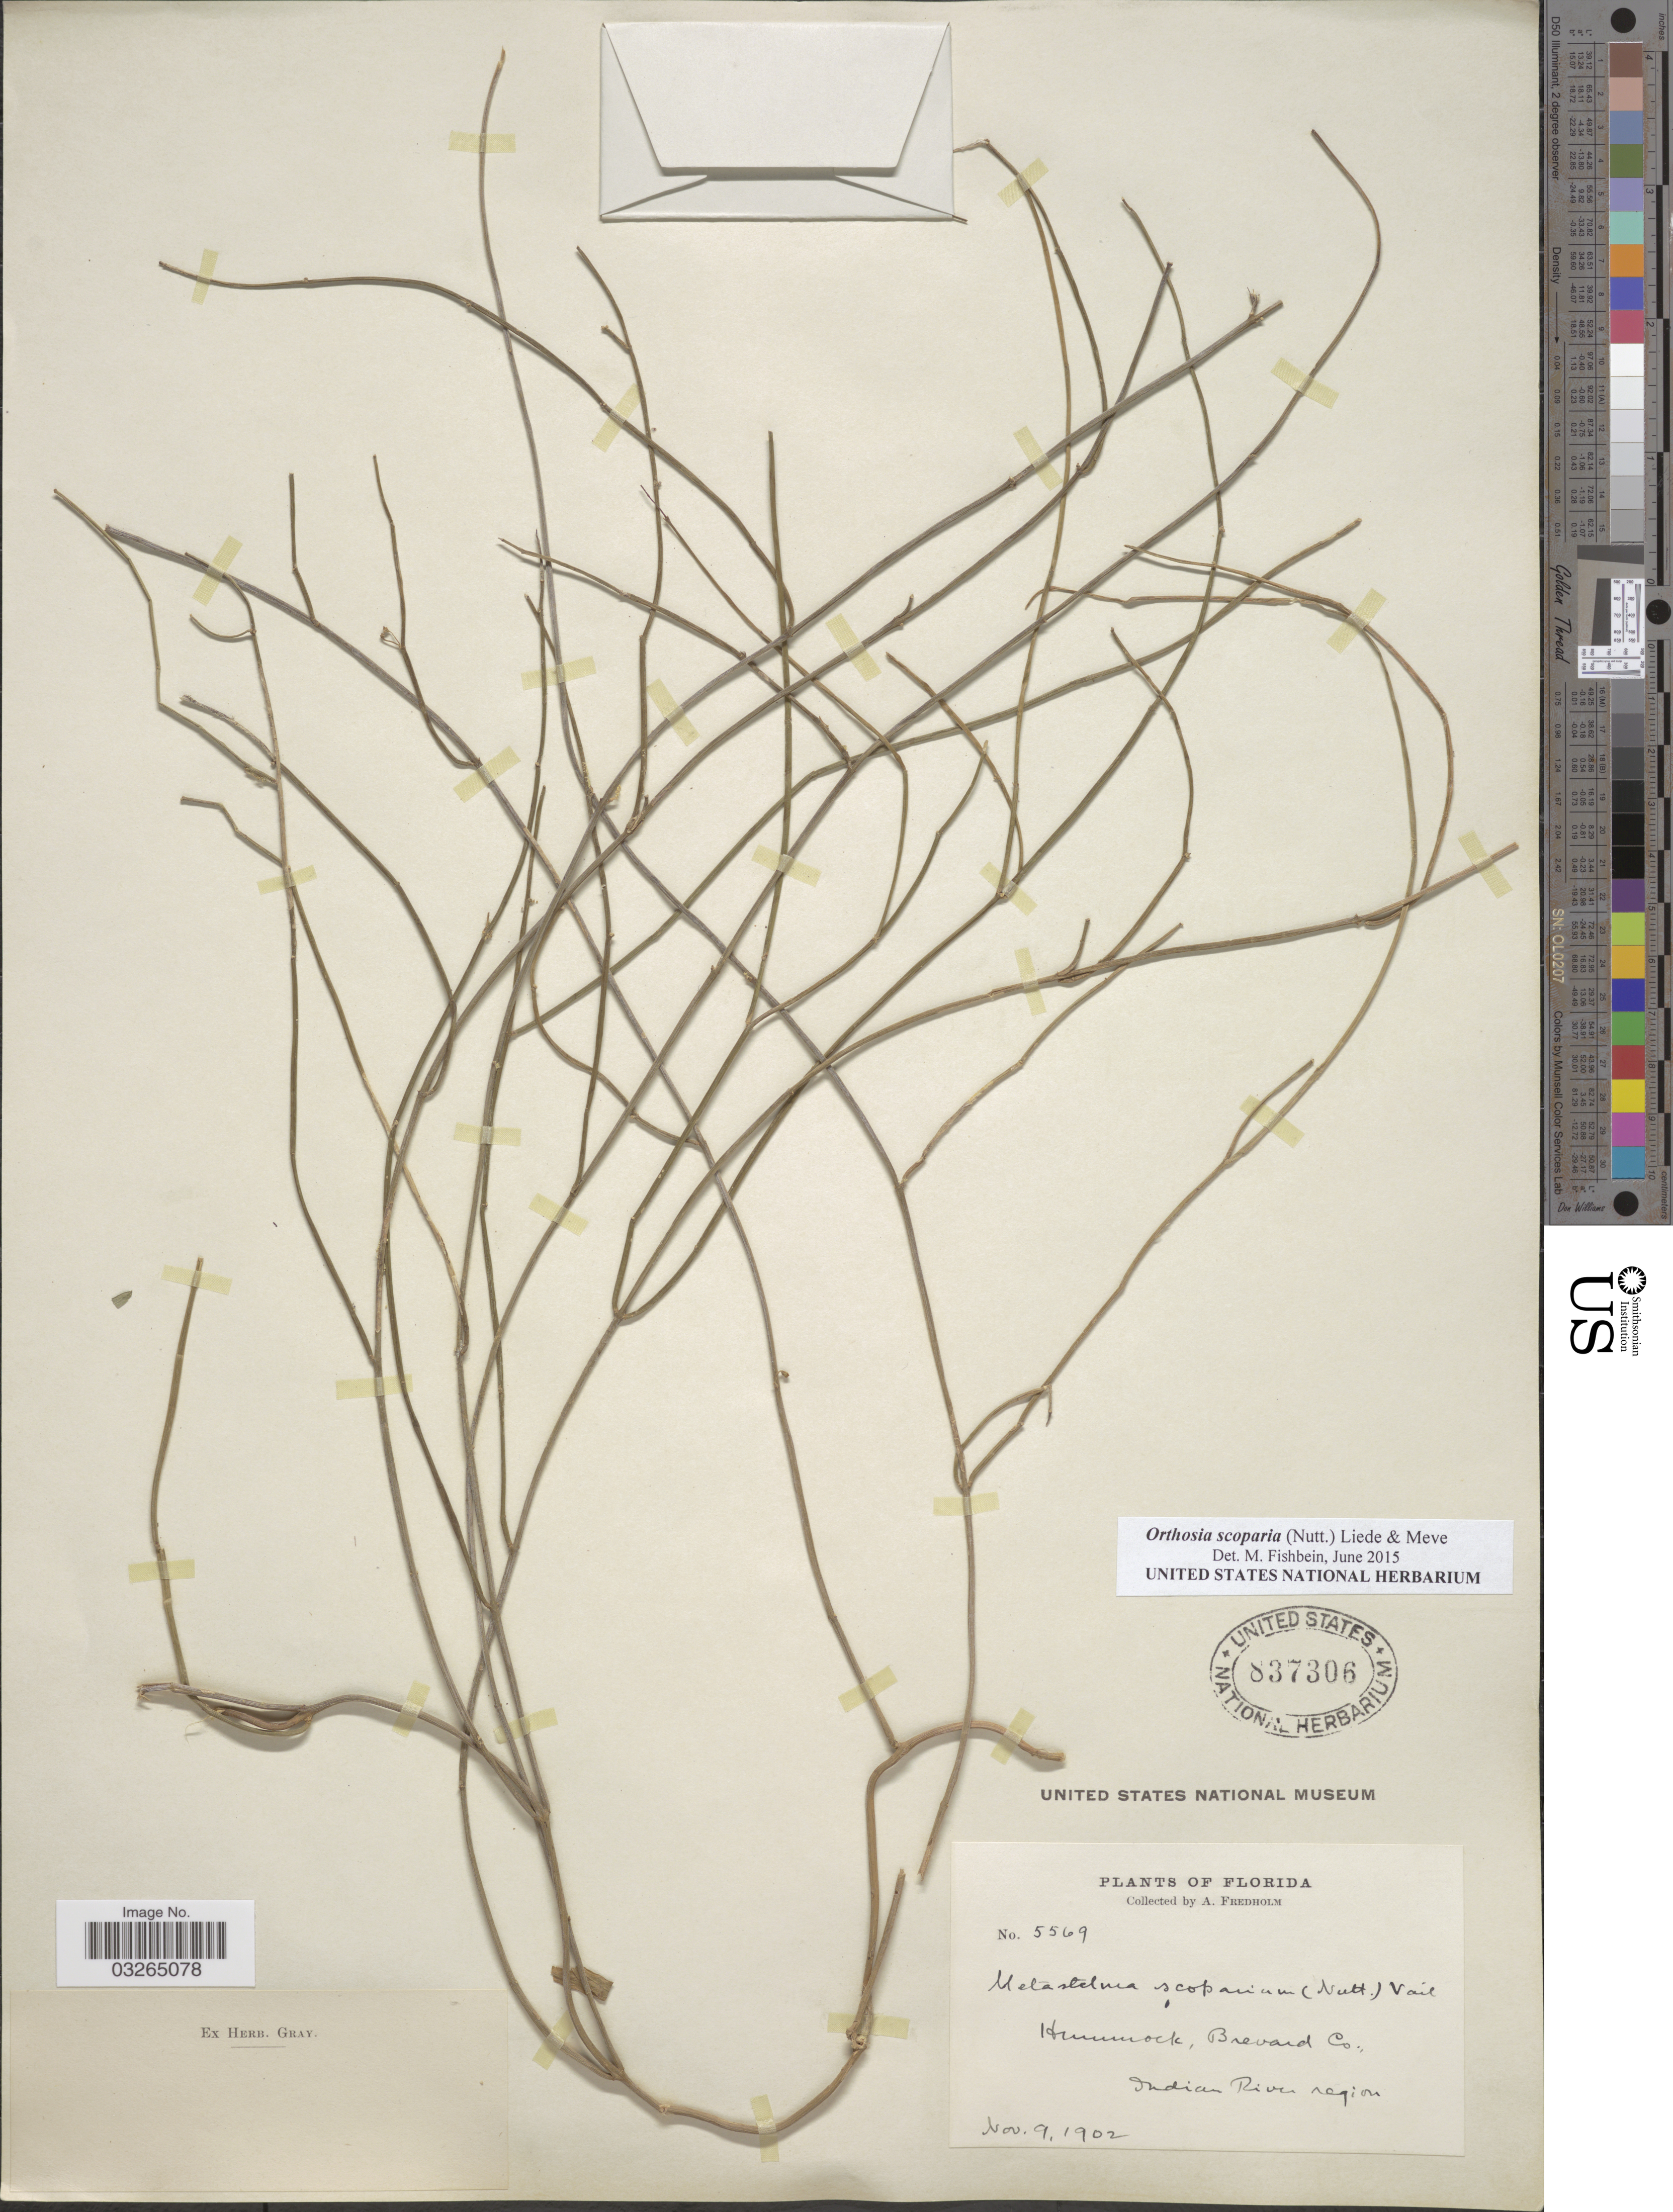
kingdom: Plantae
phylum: Tracheophyta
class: Magnoliopsida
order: Gentianales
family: Apocynaceae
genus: Orthosia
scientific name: Orthosia scoparia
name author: (Nutt.) Liede & Meve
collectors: A. Fredholm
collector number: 5569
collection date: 1902-11-09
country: United States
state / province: Florida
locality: Hammock, Brevard Co., Indian River region.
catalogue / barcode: US 837306